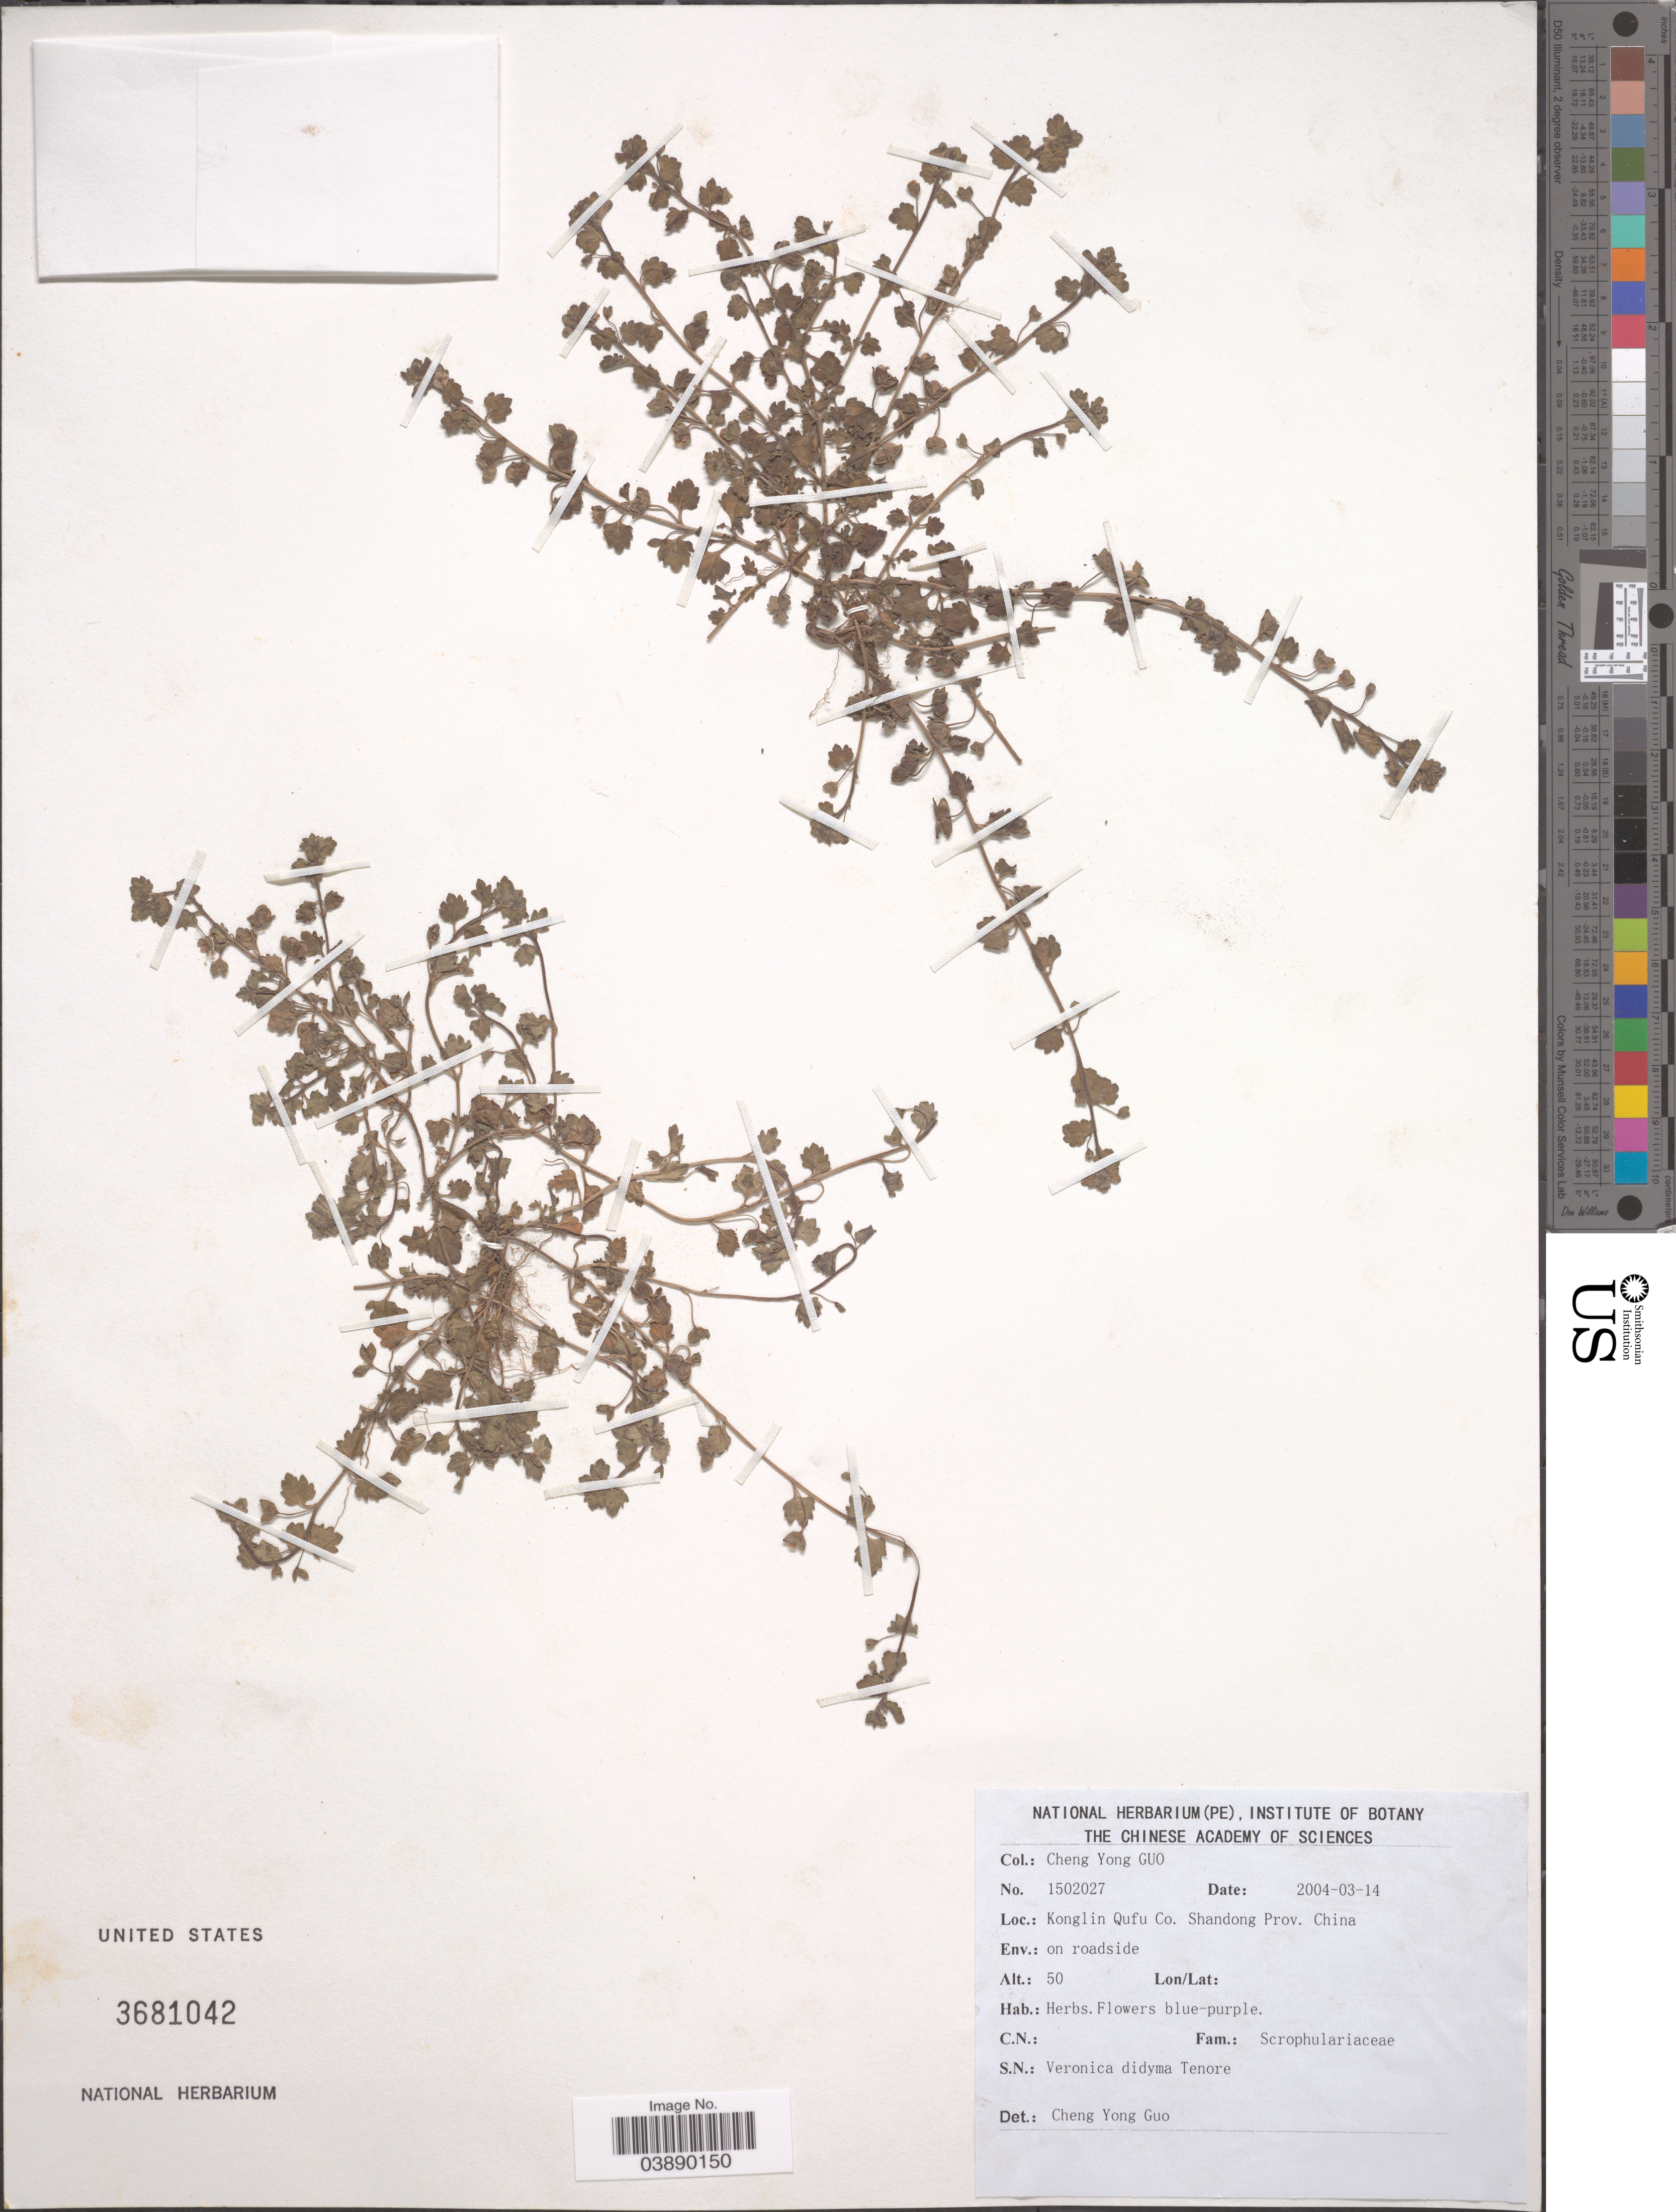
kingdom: Plantae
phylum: Tracheophyta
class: Magnoliopsida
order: Lamiales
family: Plantaginaceae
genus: Veronica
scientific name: Veronica didyma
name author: Ten.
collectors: Guo Chengyong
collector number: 1502027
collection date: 2004-03-14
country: China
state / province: Shandong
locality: Konglin Qufu Co.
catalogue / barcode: US 3681042